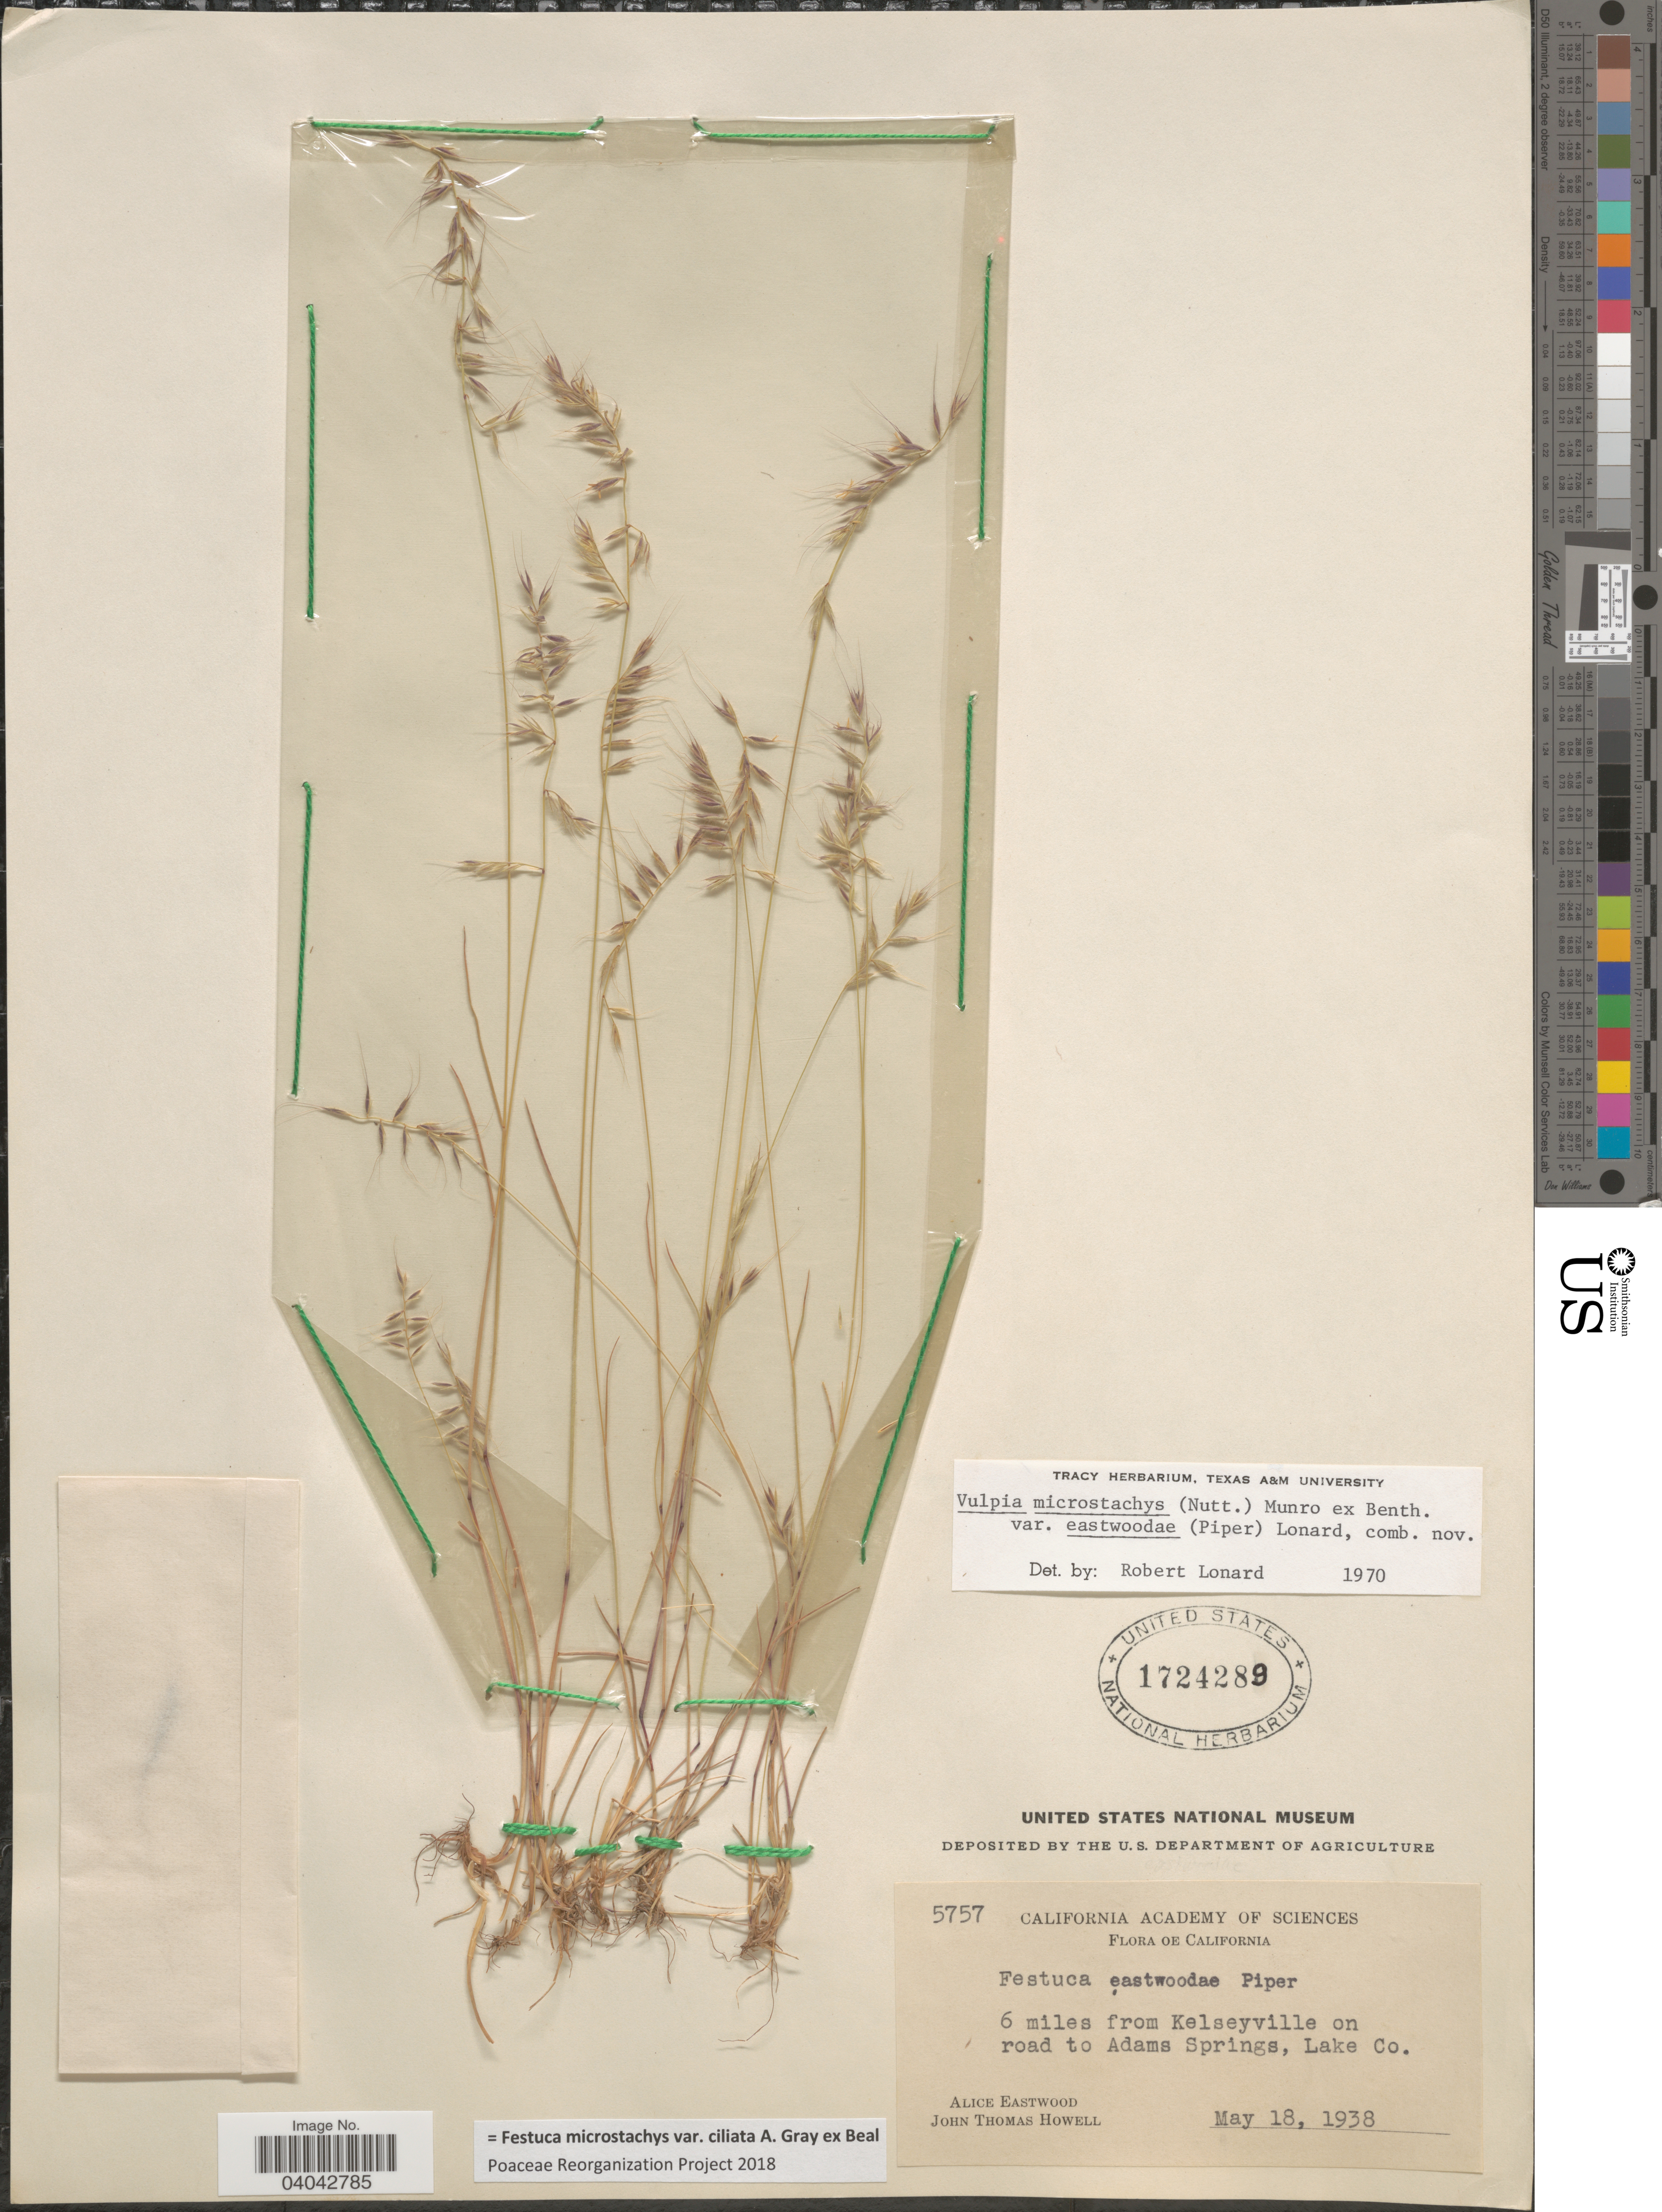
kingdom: Plantae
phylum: Tracheophyta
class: Liliopsida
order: Poales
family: Poaceae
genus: Festuca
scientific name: Festuca microstachys var. ciliata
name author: A. Gray ex W.J. Beal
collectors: A. Eastwood & J. T. Howell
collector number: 5757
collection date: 1938-05-18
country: United States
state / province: California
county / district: Lake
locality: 6 miles from Kelseyville on road to Adams Springs, Lake Co.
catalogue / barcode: US 1724289